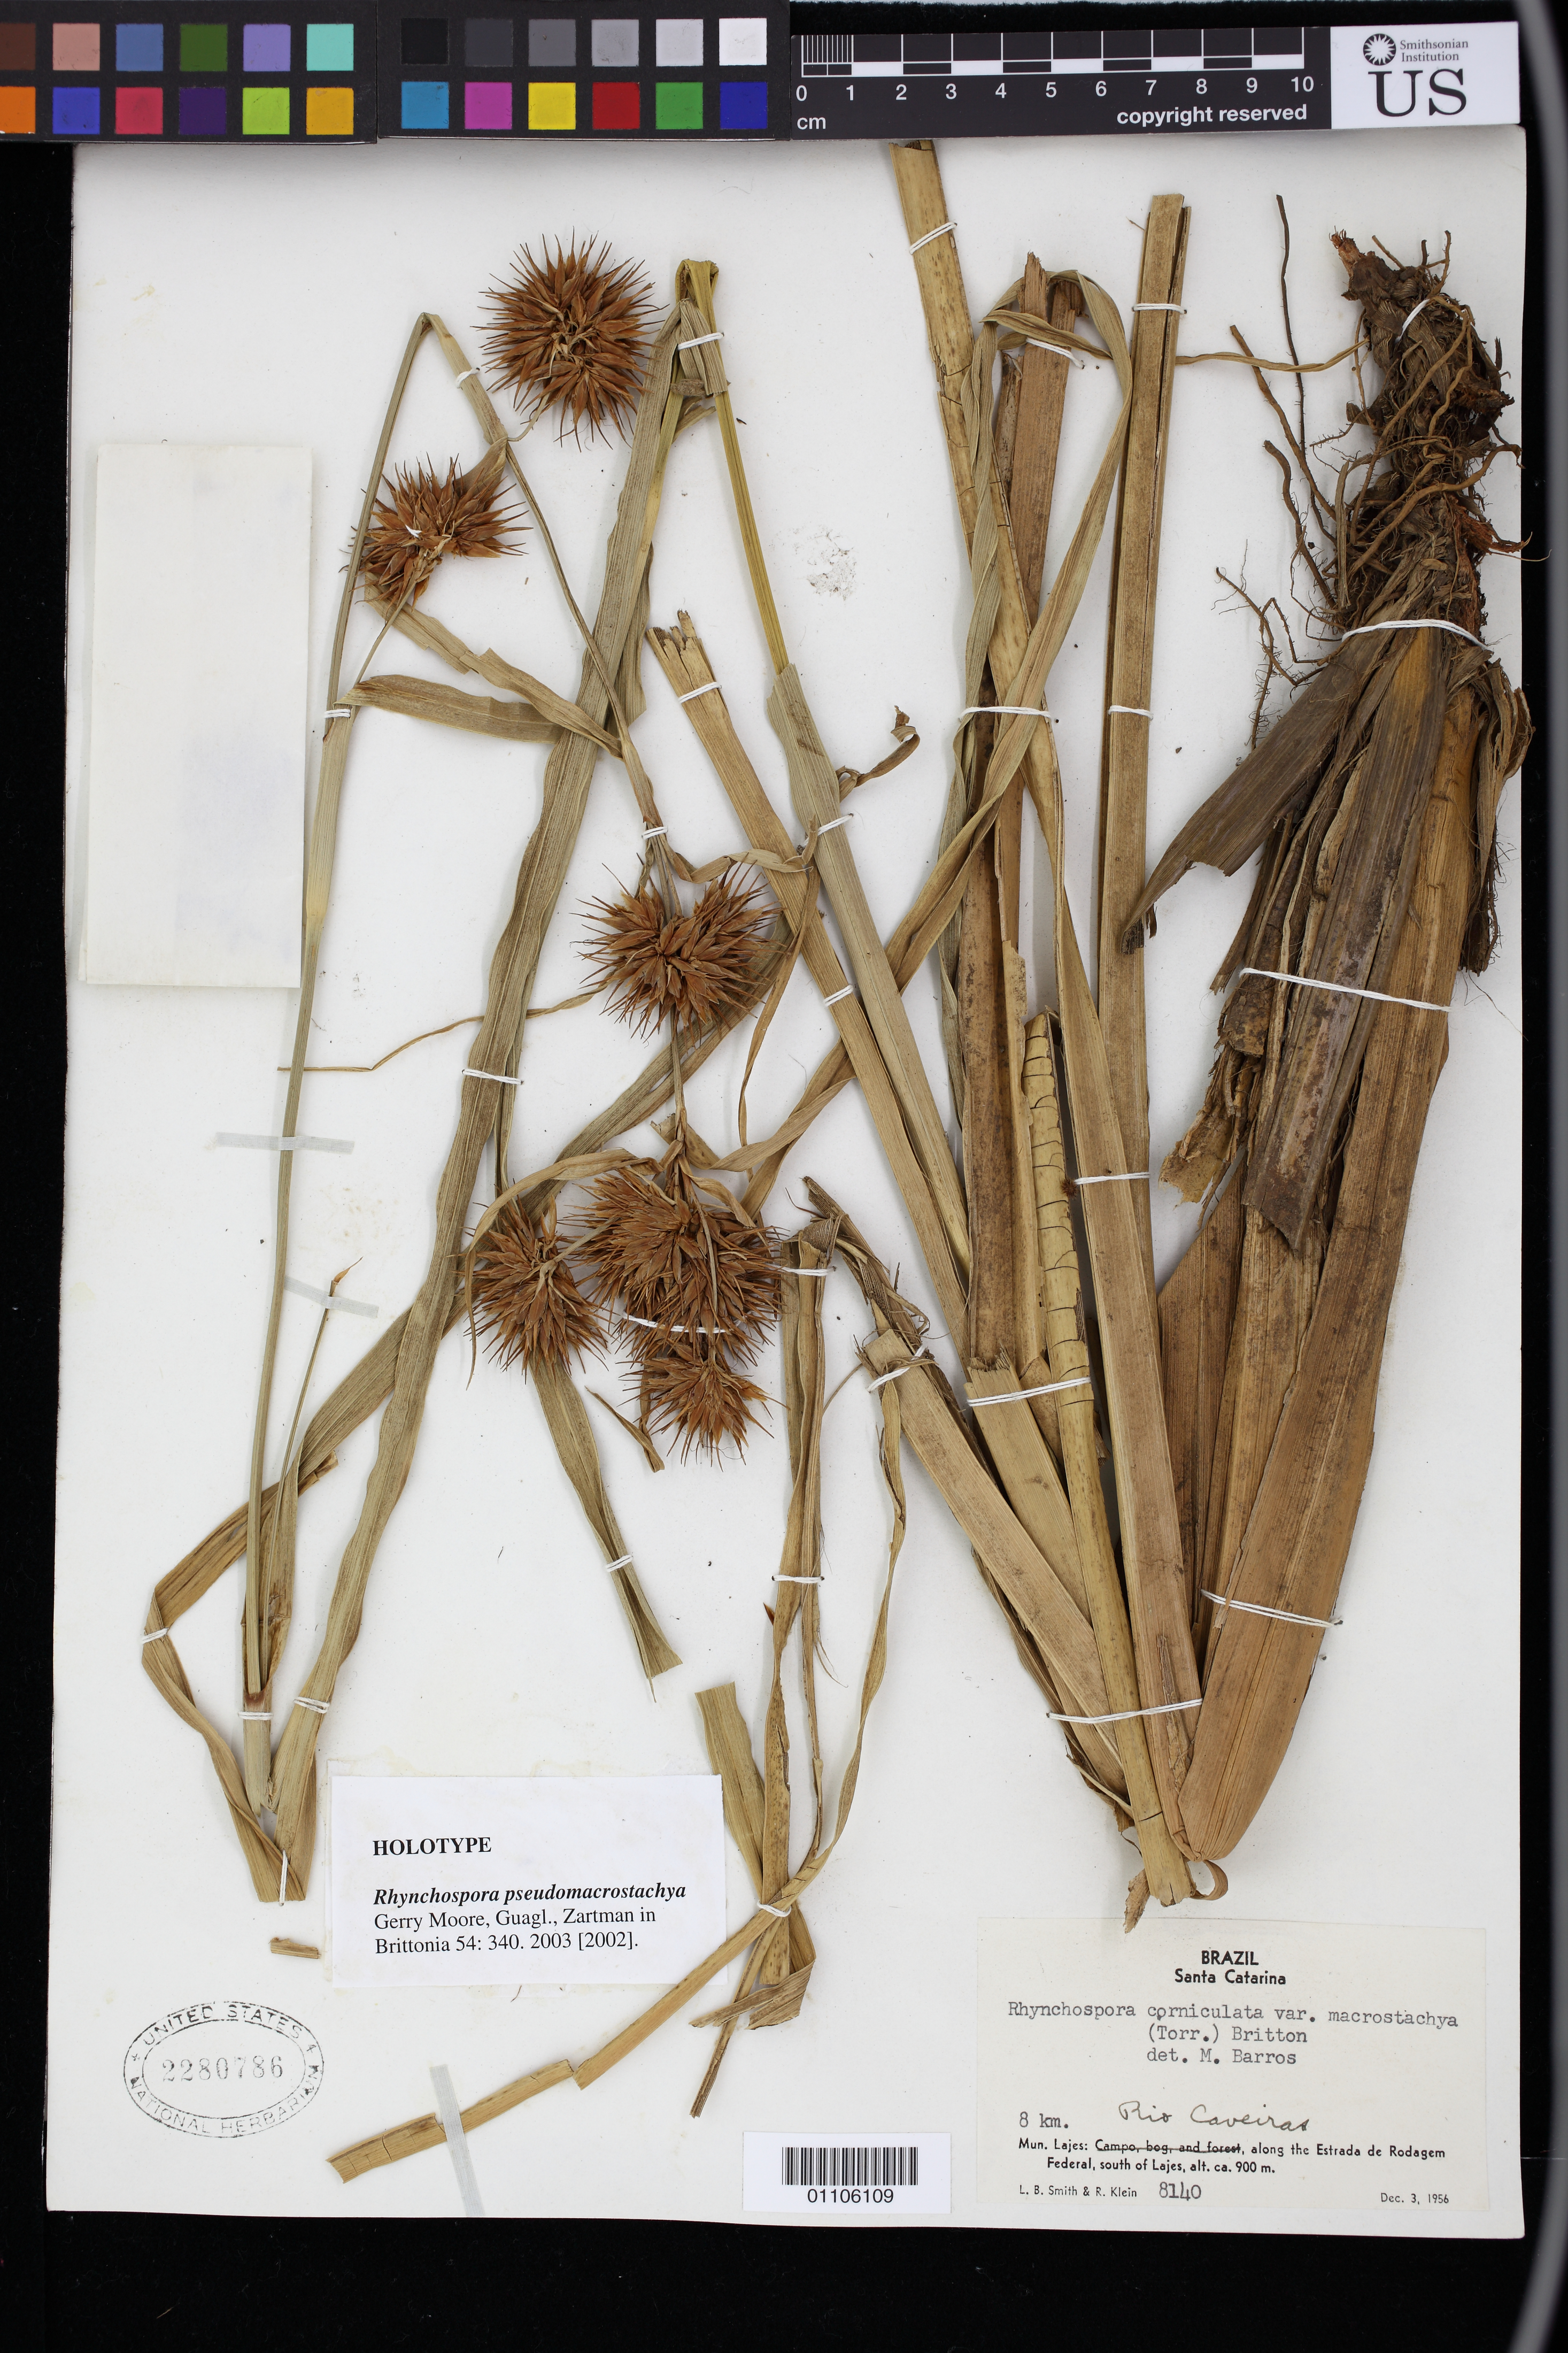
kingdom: Plantae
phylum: Tracheophyta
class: Liliopsida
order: Poales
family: Cyperaceae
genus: Rhynchospora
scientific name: Rhynchospora pseudomacrostachya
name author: Gerry Moore et al.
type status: Holotype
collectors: L. Smith & R. M. Klein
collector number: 8140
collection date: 1956-12-03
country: Brazil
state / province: Santa Catarina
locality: Mun. Lajes: along the Estrada de Rodagem Federal, south of Lajes, 8 km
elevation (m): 900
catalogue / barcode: US 2280786